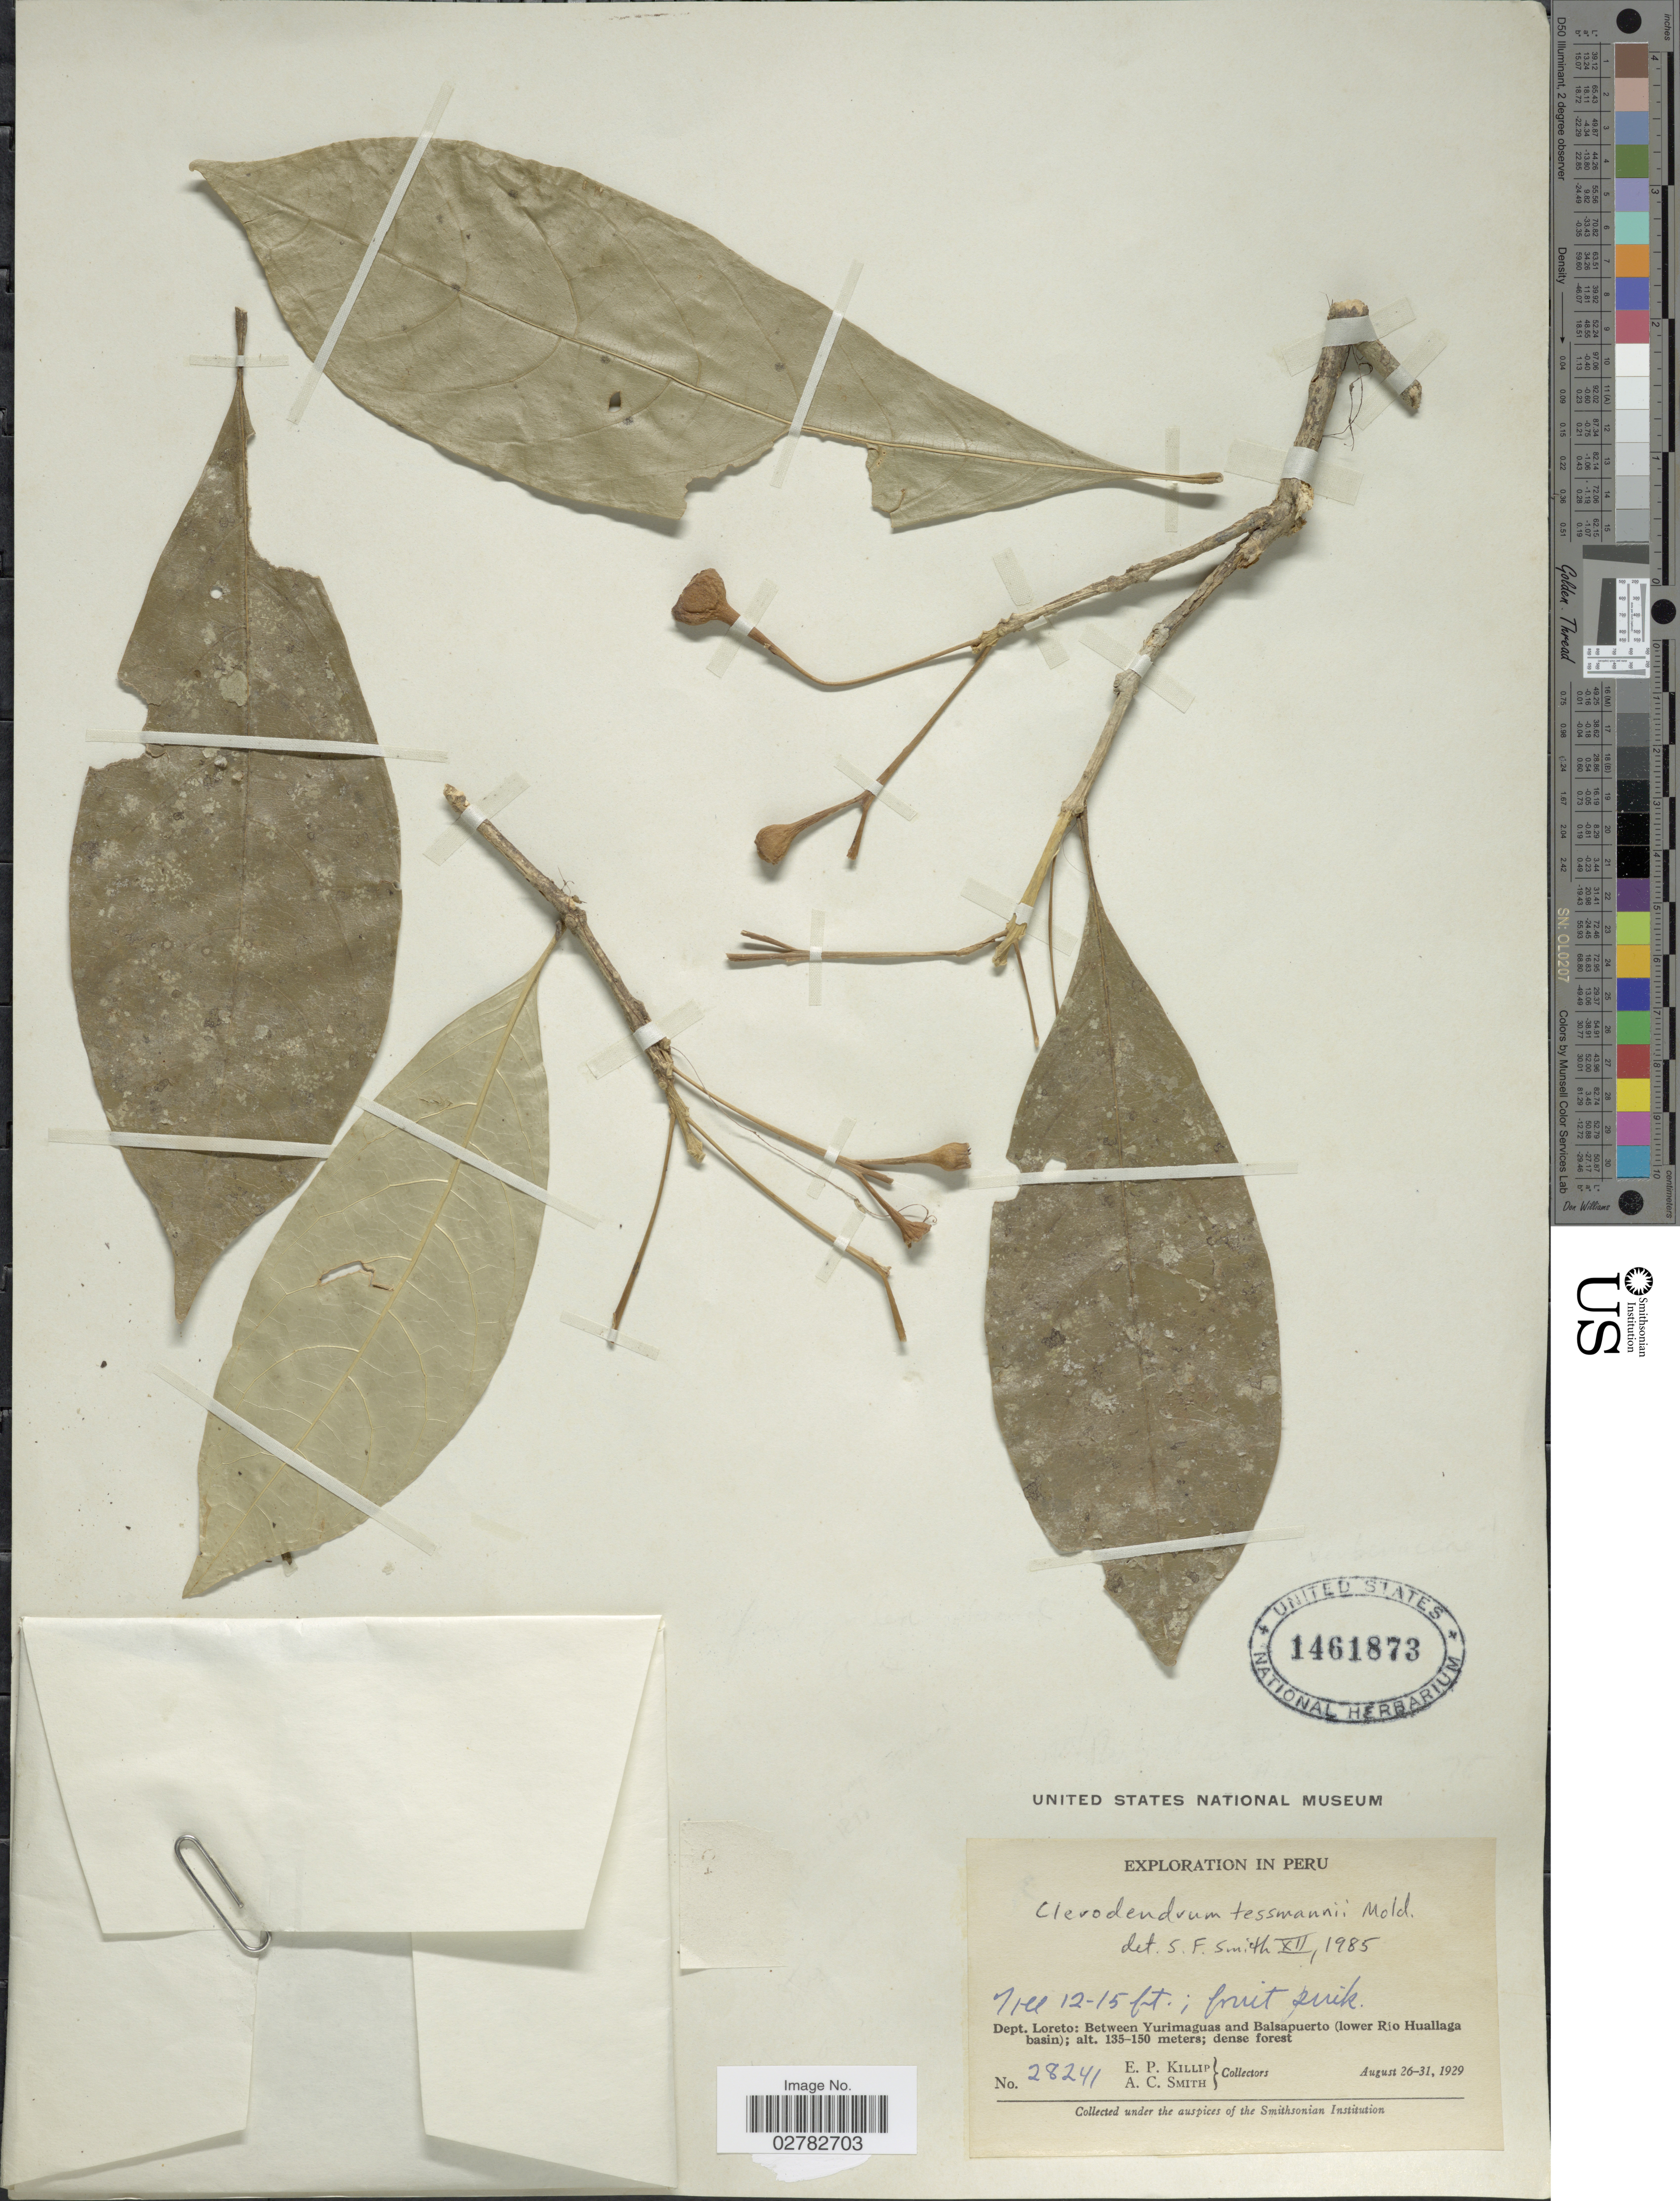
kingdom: Plantae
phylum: Tracheophyta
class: Magnoliopsida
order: Lamiales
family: Lamiaceae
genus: Clerodendrum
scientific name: Clerodendrum tessmannii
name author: Moldenke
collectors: E. P. Killip & A. C. Smith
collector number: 28241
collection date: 1929-08-26/1929-08-31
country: Peru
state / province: Loreto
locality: Dept. Loreto: Between Yurimaguas and Balsapuerto (lower Rio Huallaga basin).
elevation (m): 135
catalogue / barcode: US 1461873